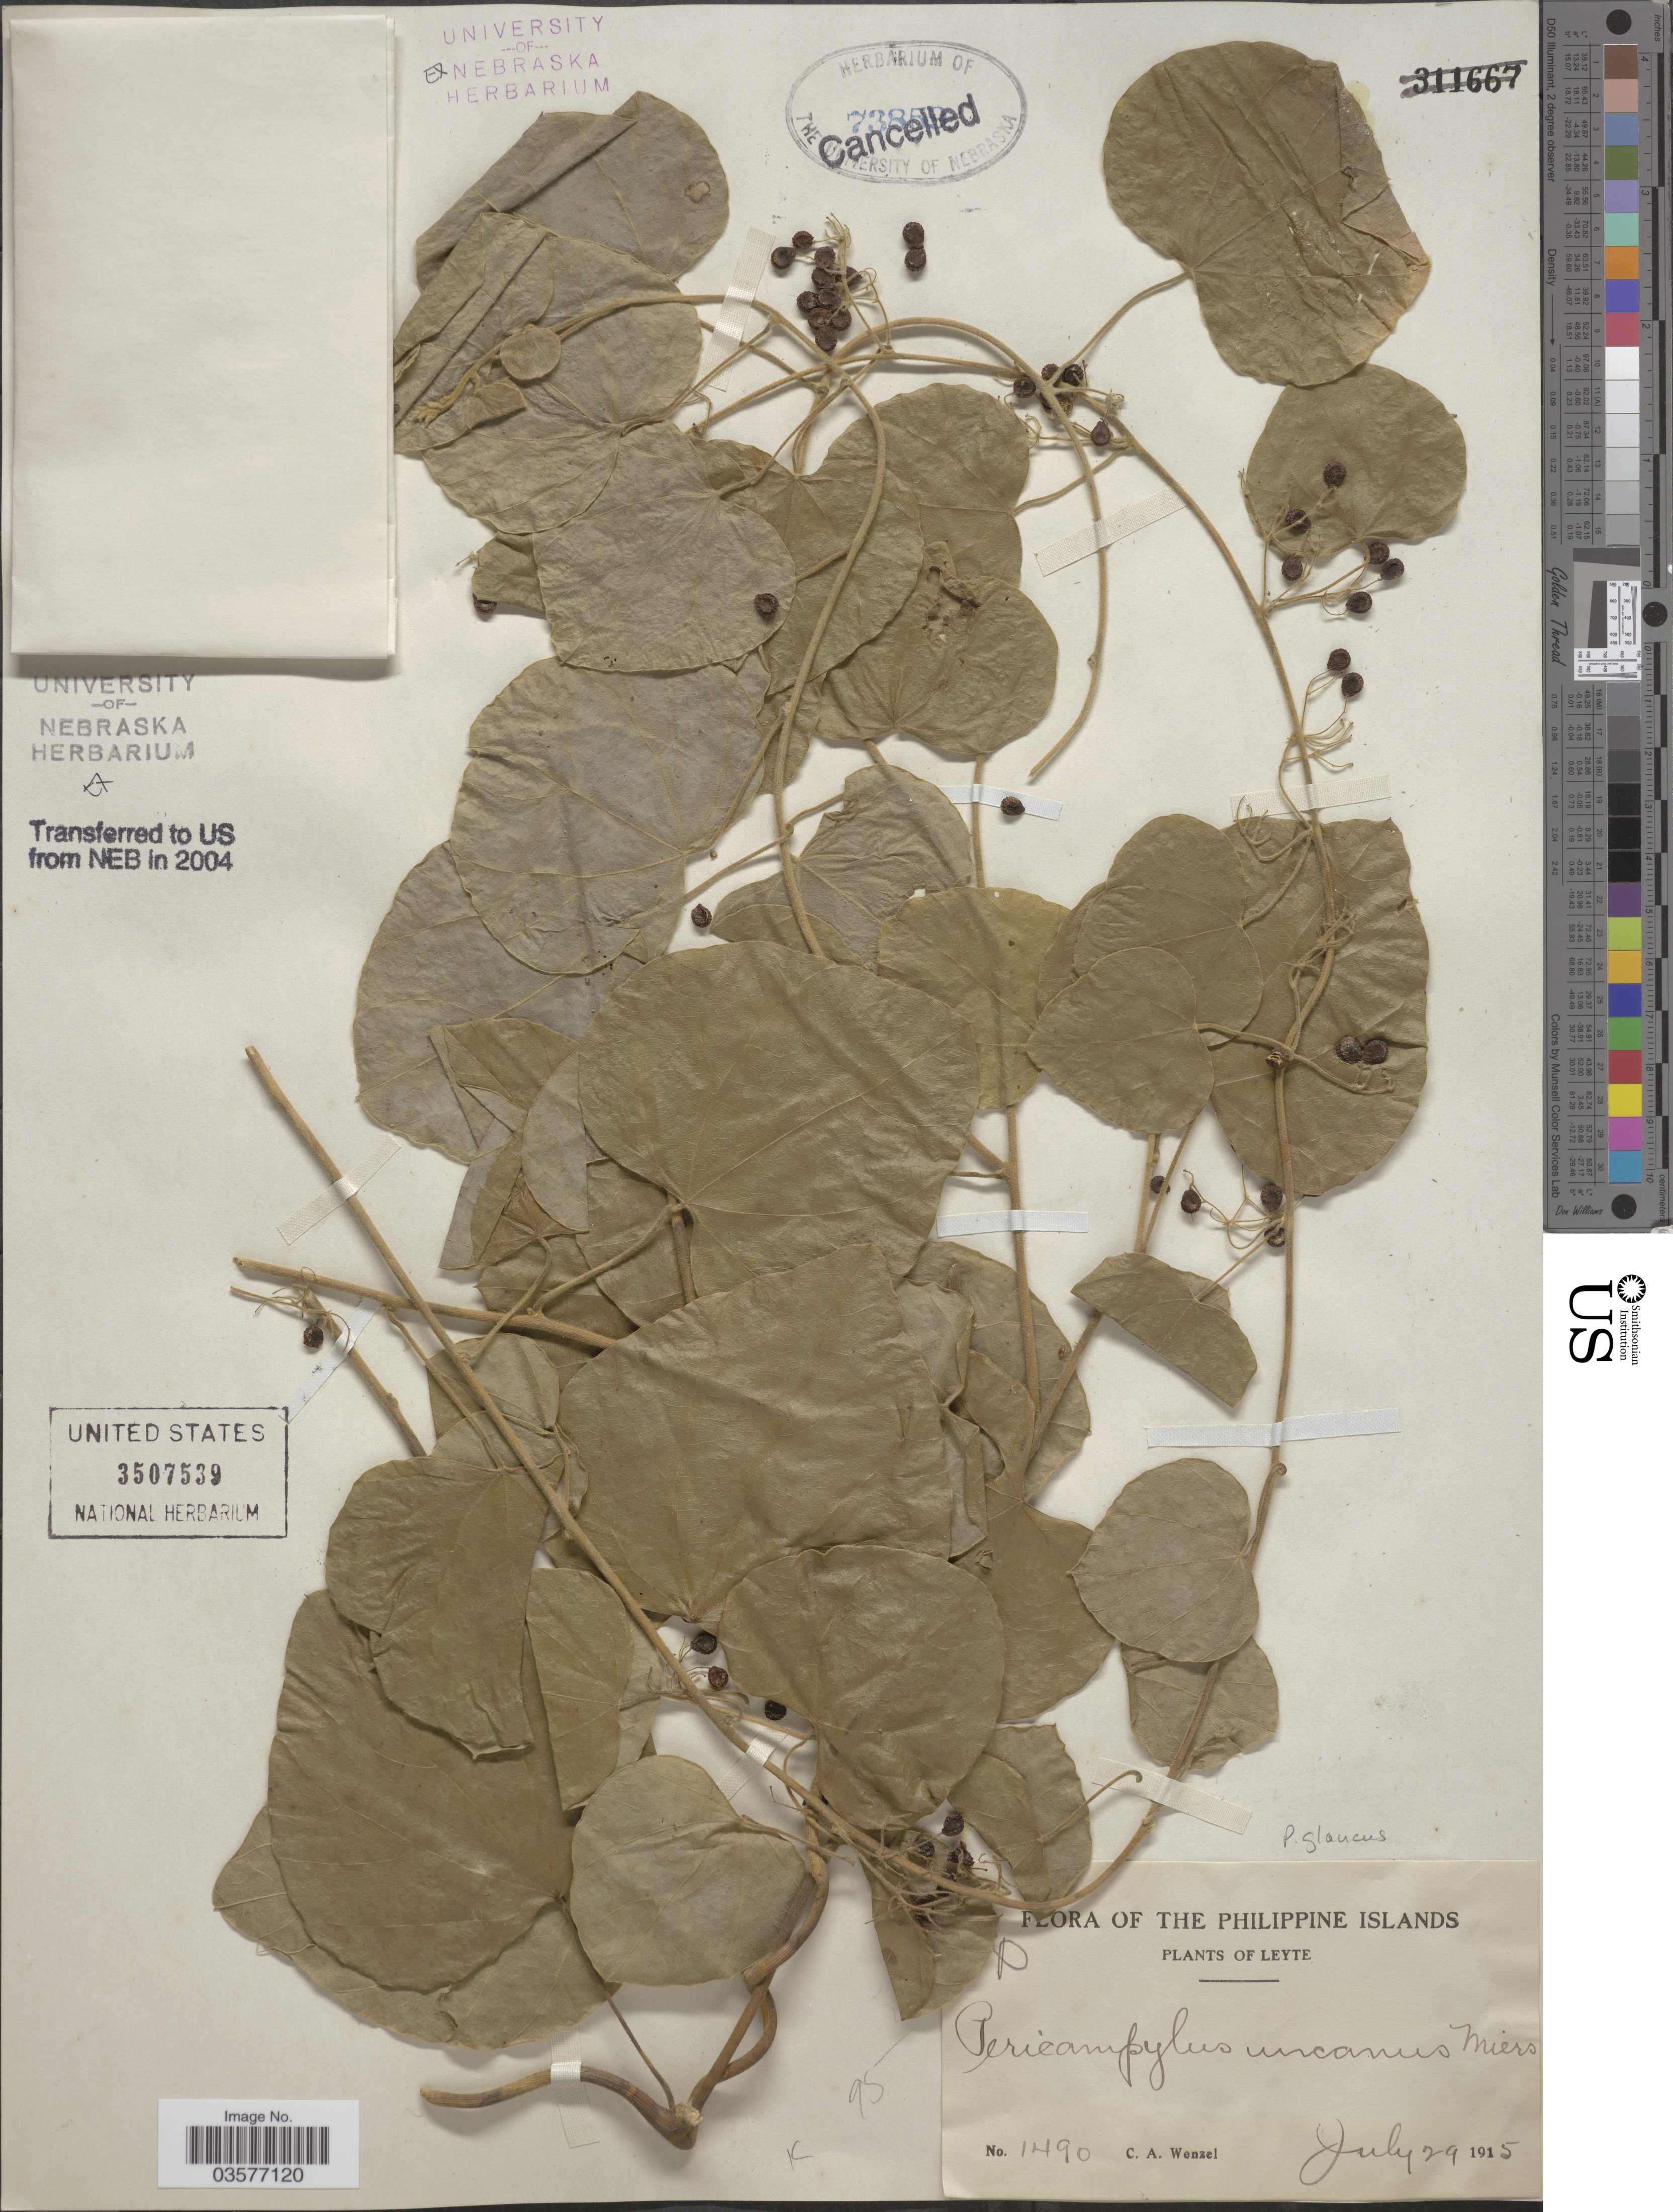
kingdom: Plantae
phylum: Tracheophyta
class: Magnoliopsida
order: Ranunculales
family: Menispermaceae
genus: Pericampylus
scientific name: Pericampylus glaucus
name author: (Lam.) Merr.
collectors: C. Wenzel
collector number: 1490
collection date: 1915-07-29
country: Philippines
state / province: Eastern Visayas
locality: The Philippine Islands. Leyte.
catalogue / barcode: US 3507539